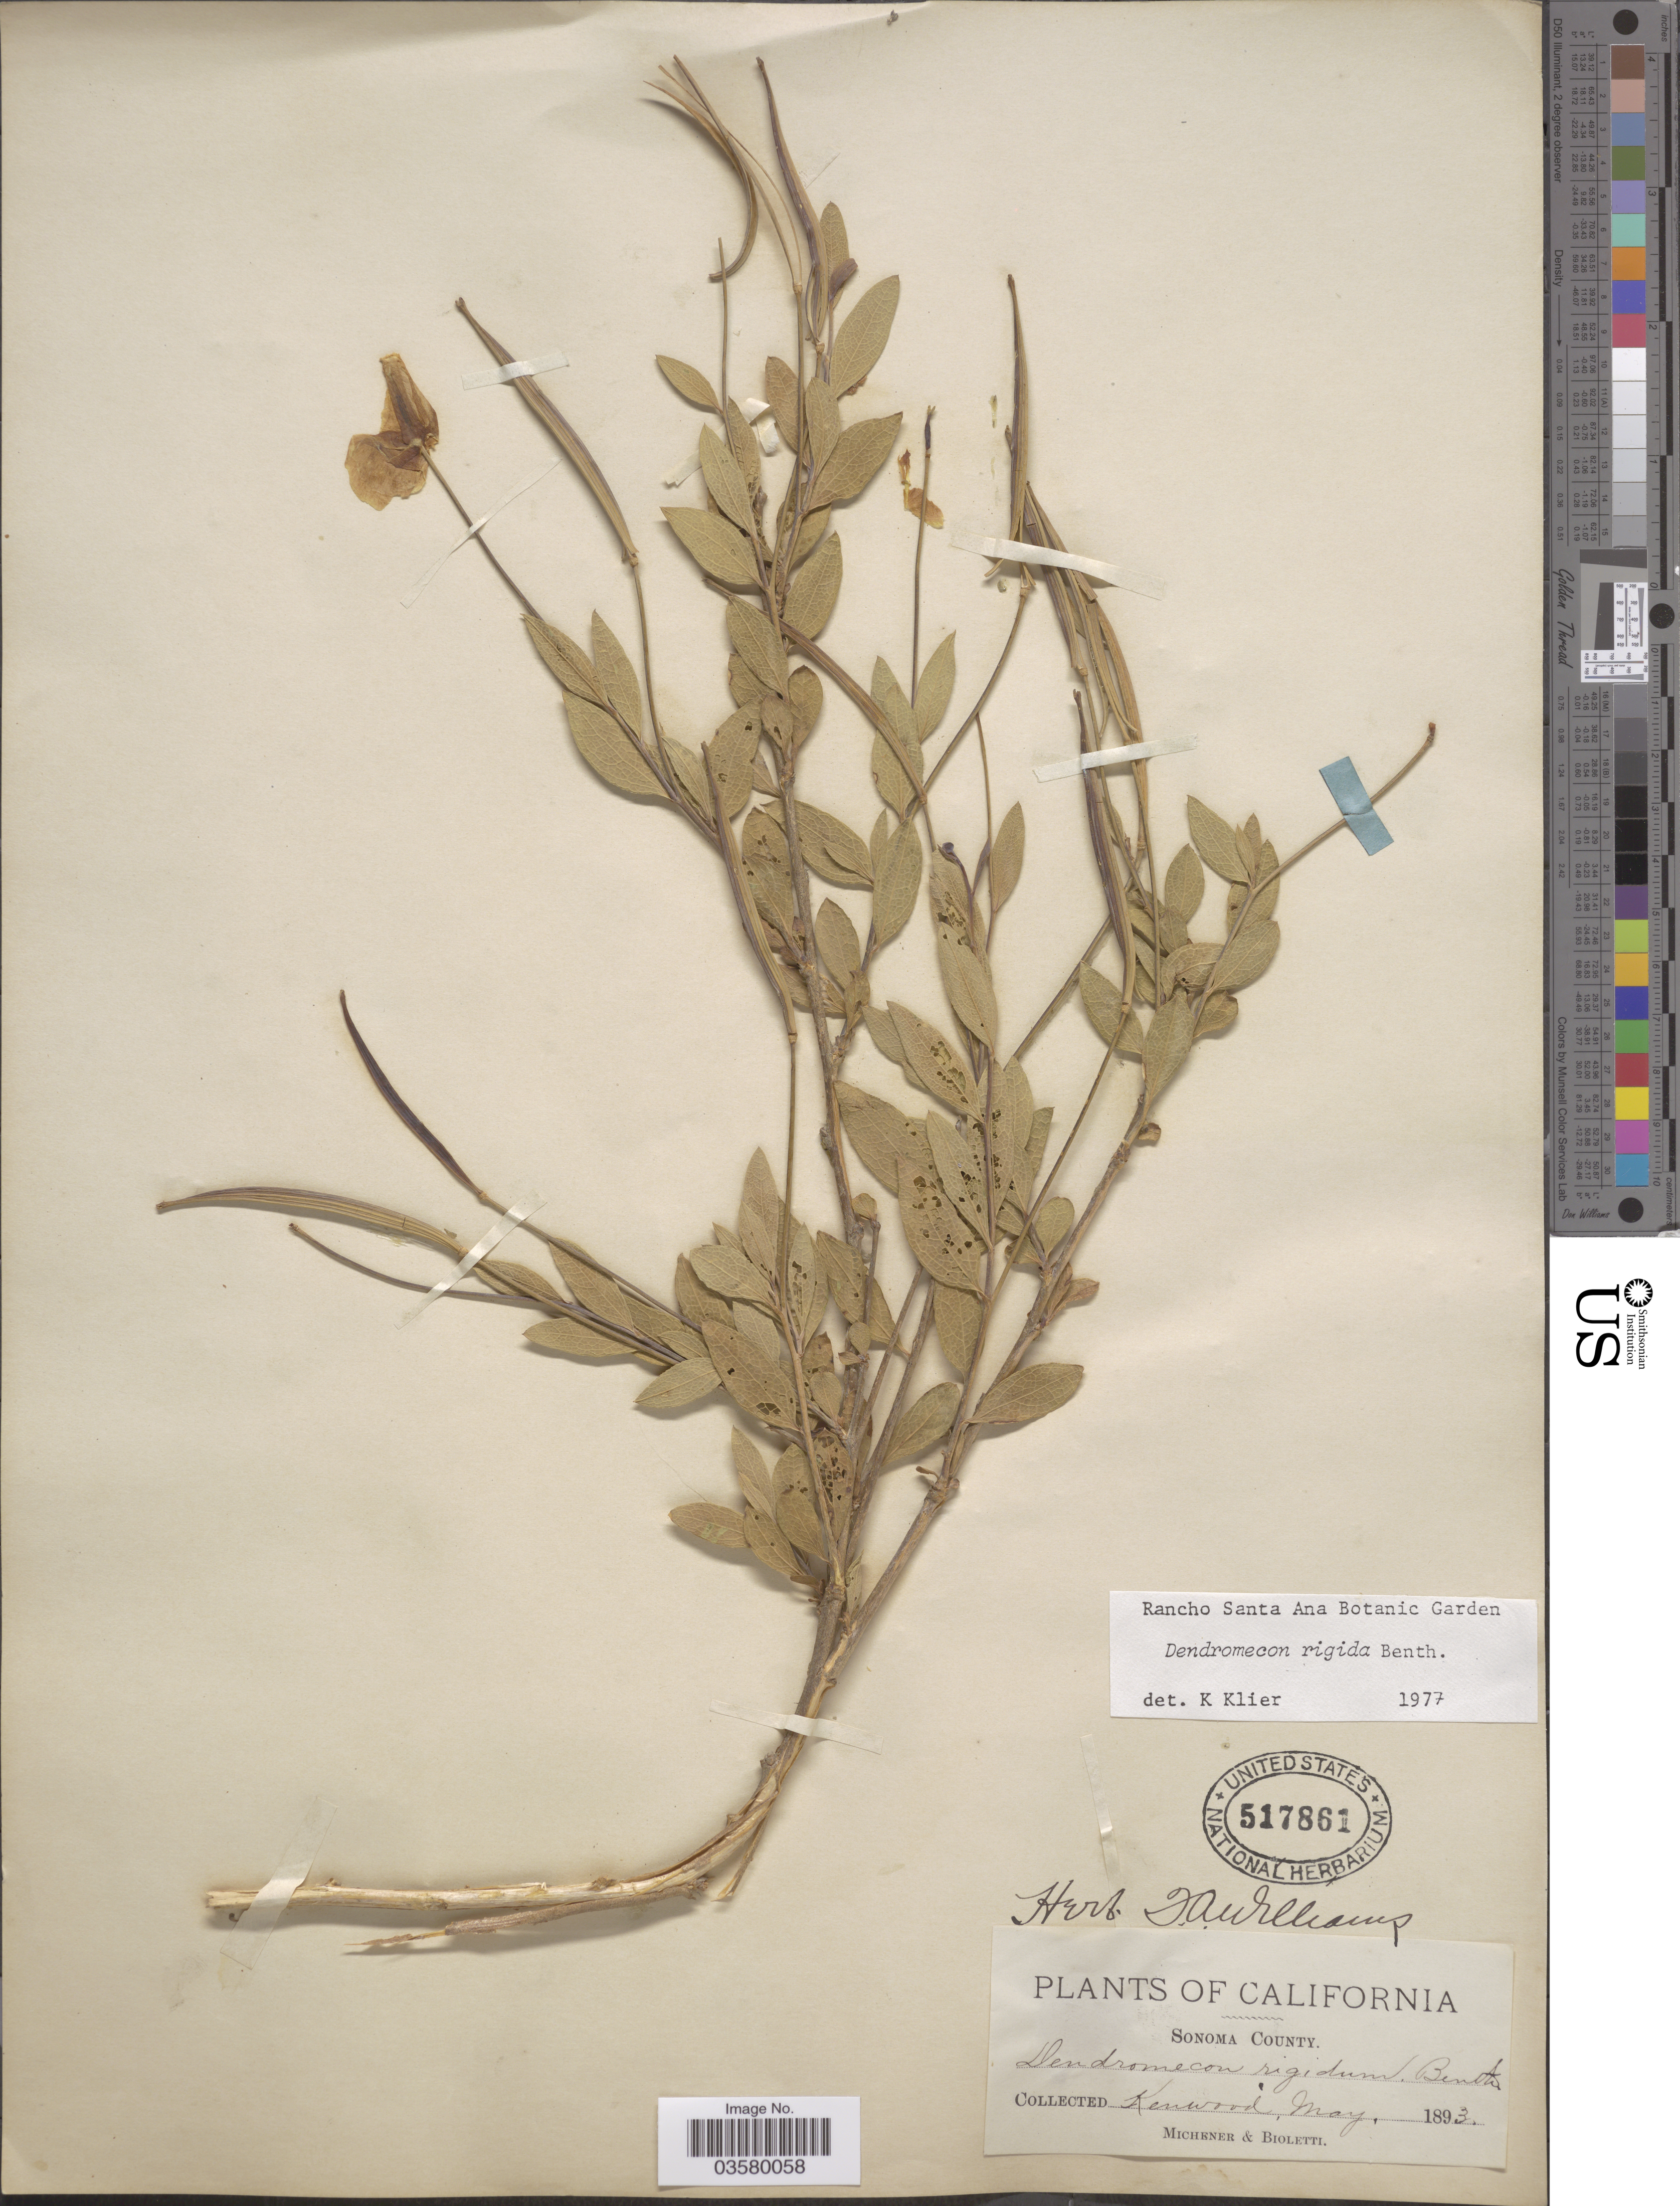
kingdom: Plantae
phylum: Tracheophyta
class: Magnoliopsida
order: Ranunculales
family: Papaveraceae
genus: Dendromecon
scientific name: Dendromecon rigida subsp. rigida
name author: Benth.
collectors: -. Michener & -- Bioletti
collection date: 1893-05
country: United States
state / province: California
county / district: Sonoma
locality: Sonoma County. Kenwood.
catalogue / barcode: US 517861